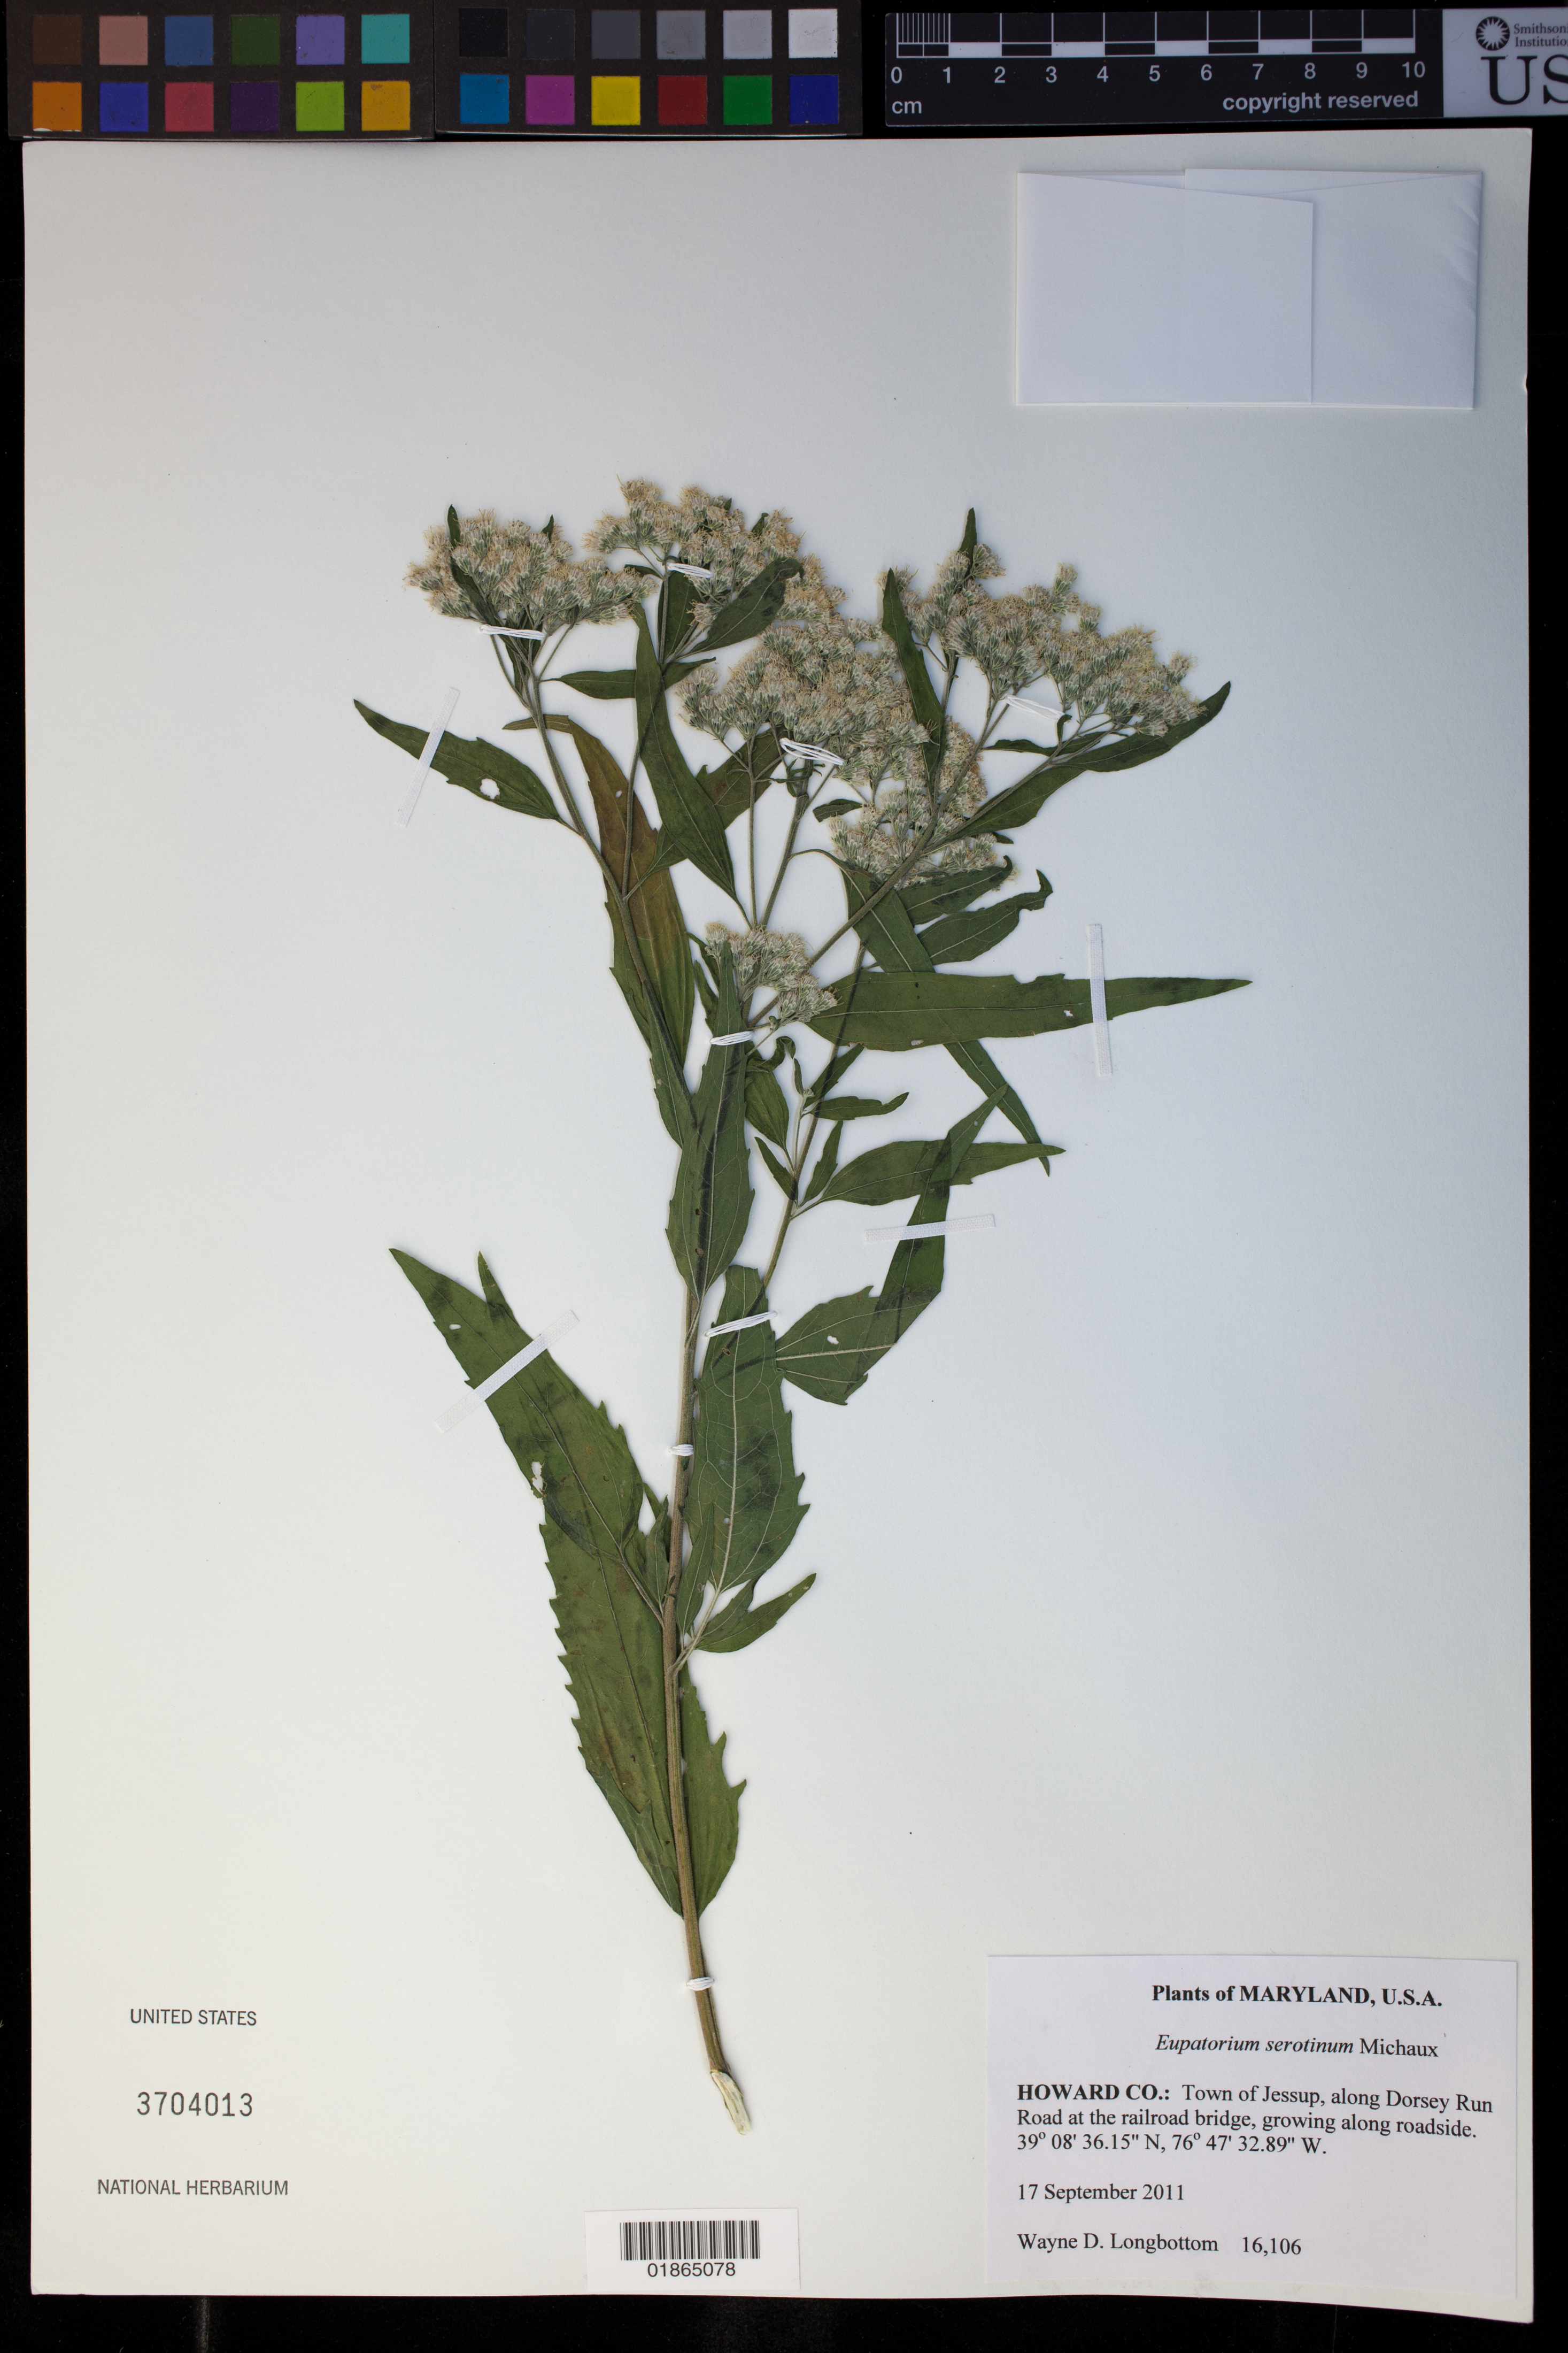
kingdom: Plantae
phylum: Tracheophyta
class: Magnoliopsida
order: Asterales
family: Asteraceae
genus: Eupatorium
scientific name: Eupatorium serotinum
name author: Michx.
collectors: W. D. Longbottom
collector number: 16106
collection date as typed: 17 September 2011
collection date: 2011-09-17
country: United States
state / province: Maryland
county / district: Howard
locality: Town of Jessup, along Dorsey Run Road at the railroad bridge, growing along roadside.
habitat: Growing along roadside.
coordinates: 39 08 36.15 N, 76 47 32.89 W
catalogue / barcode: US 3704013